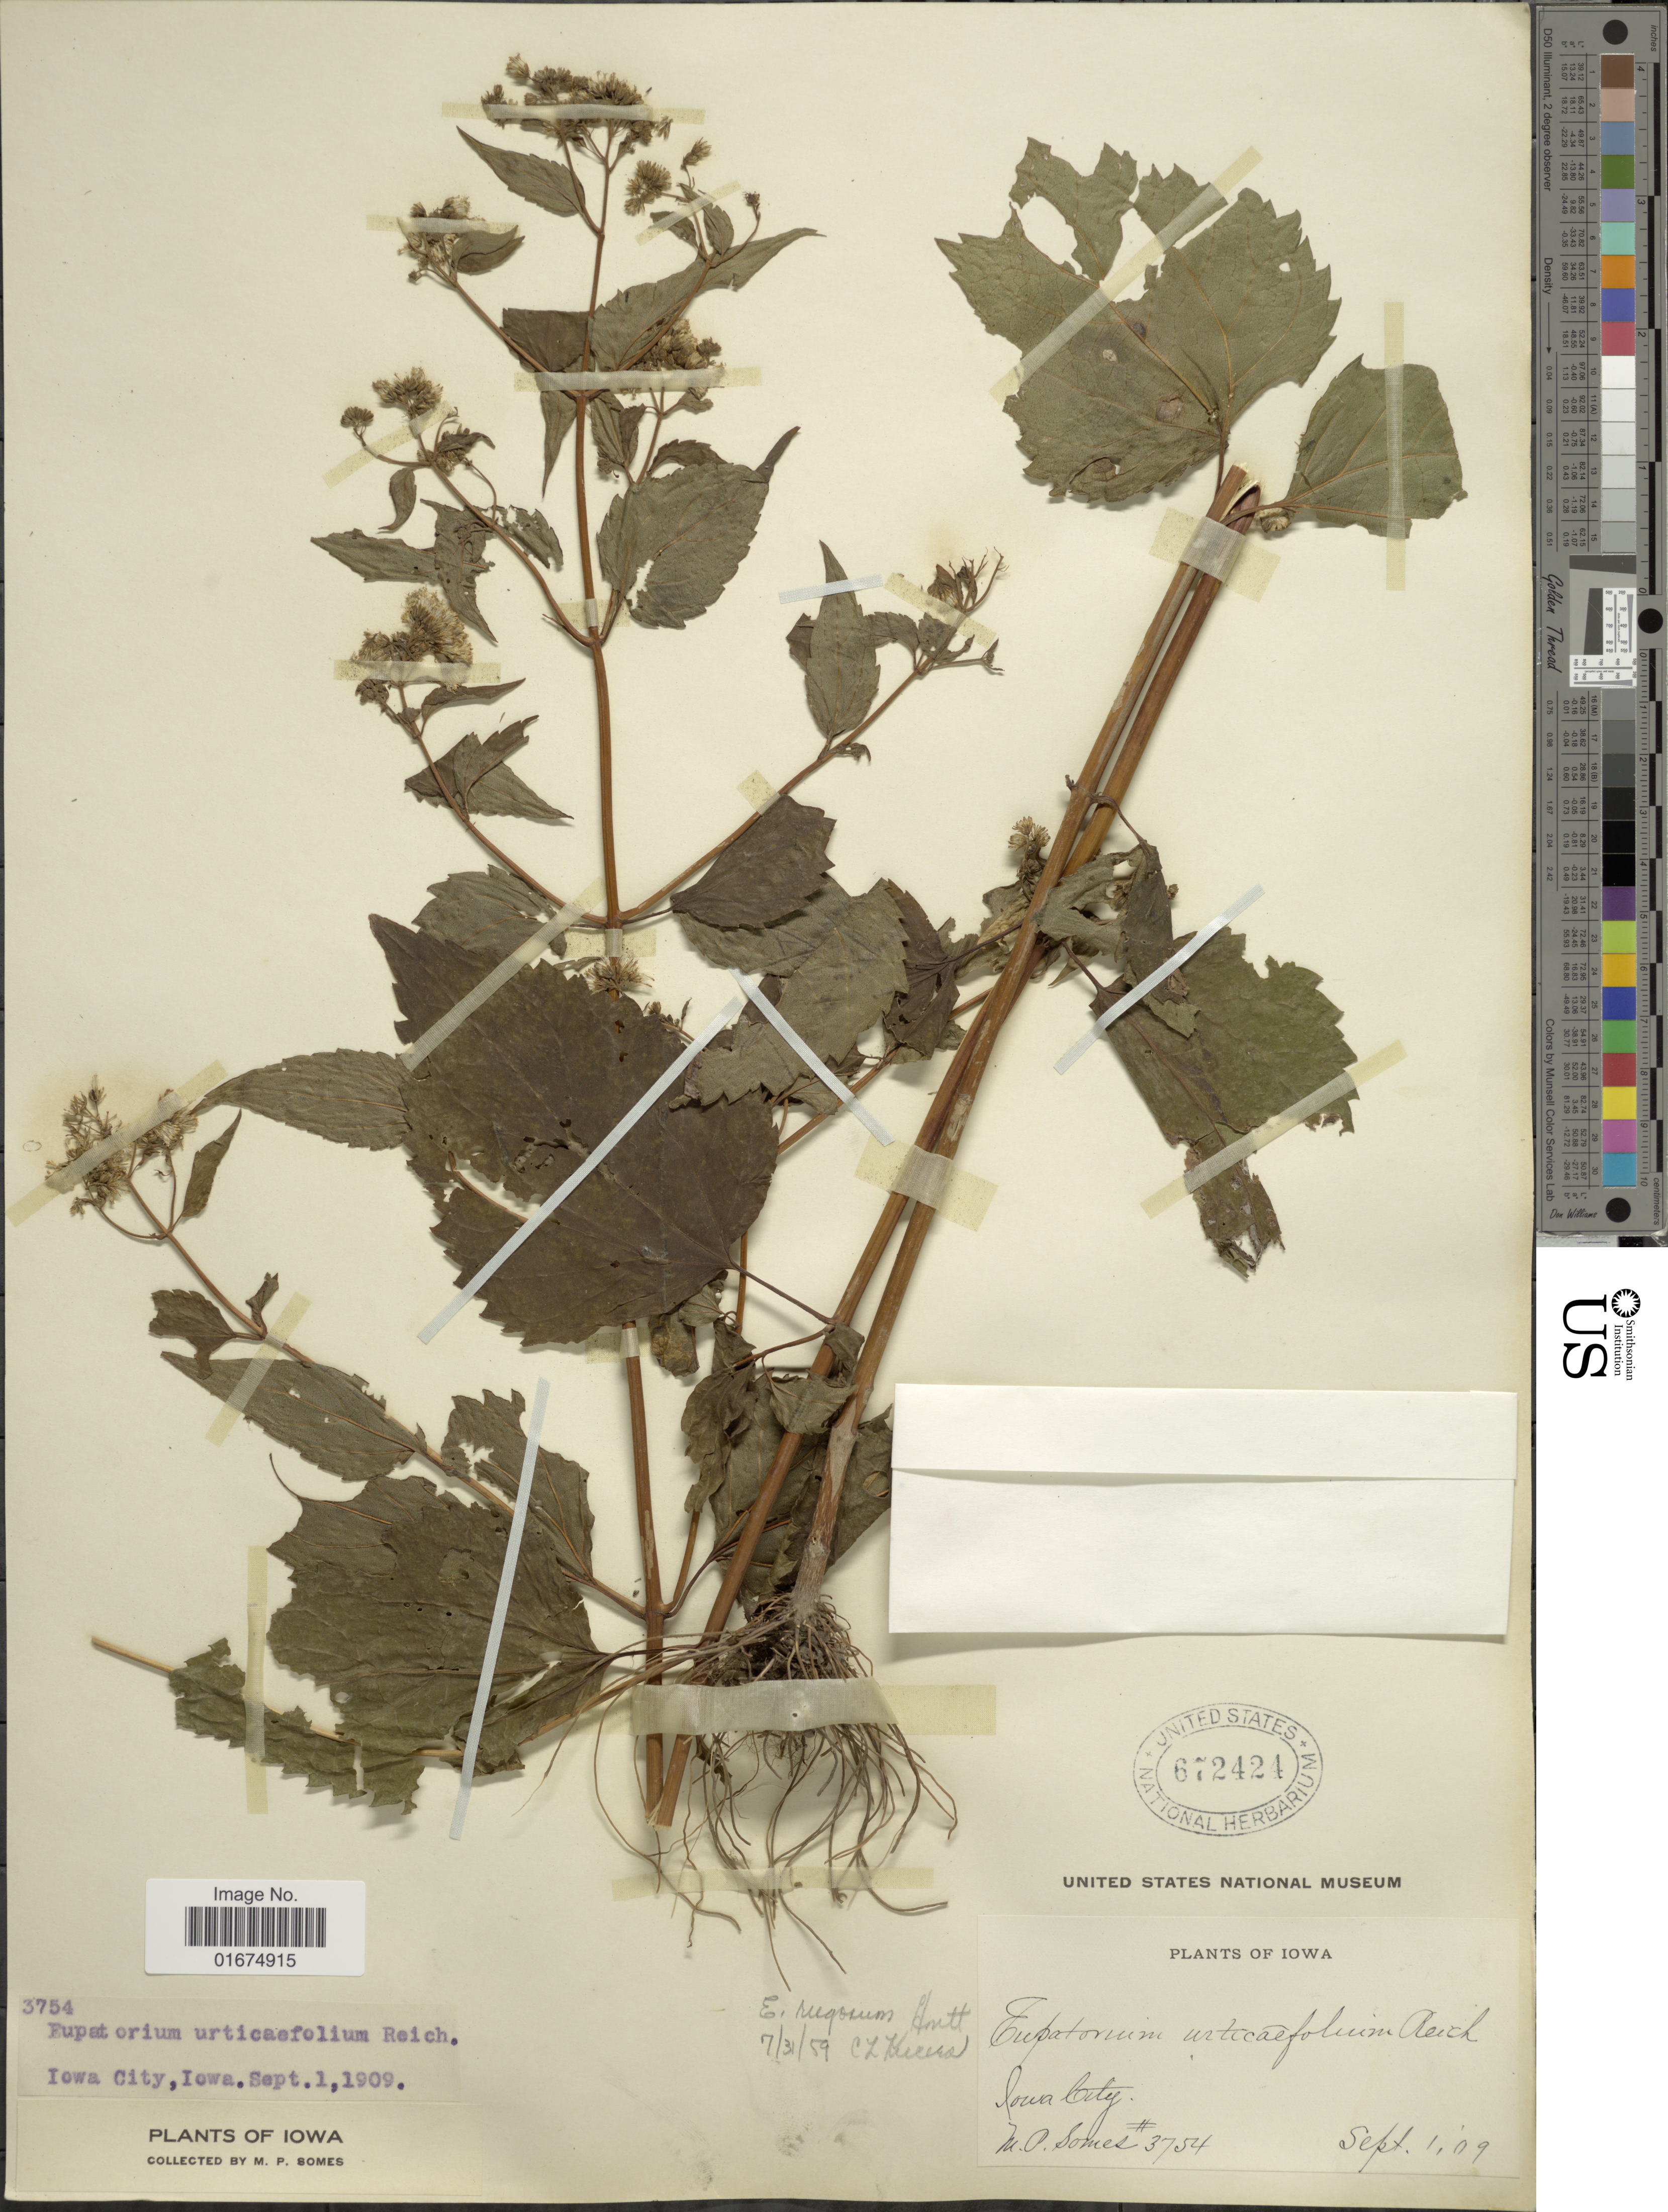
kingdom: Plantae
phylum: Tracheophyta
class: Magnoliopsida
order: Asterales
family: Asteraceae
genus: Ageratina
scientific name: Ageratina altissima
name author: (L.) R.M. King & H. Rob.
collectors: M. Somes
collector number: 3754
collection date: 1909-09-01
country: United States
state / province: Iowa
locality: Iowa City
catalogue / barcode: US 672424